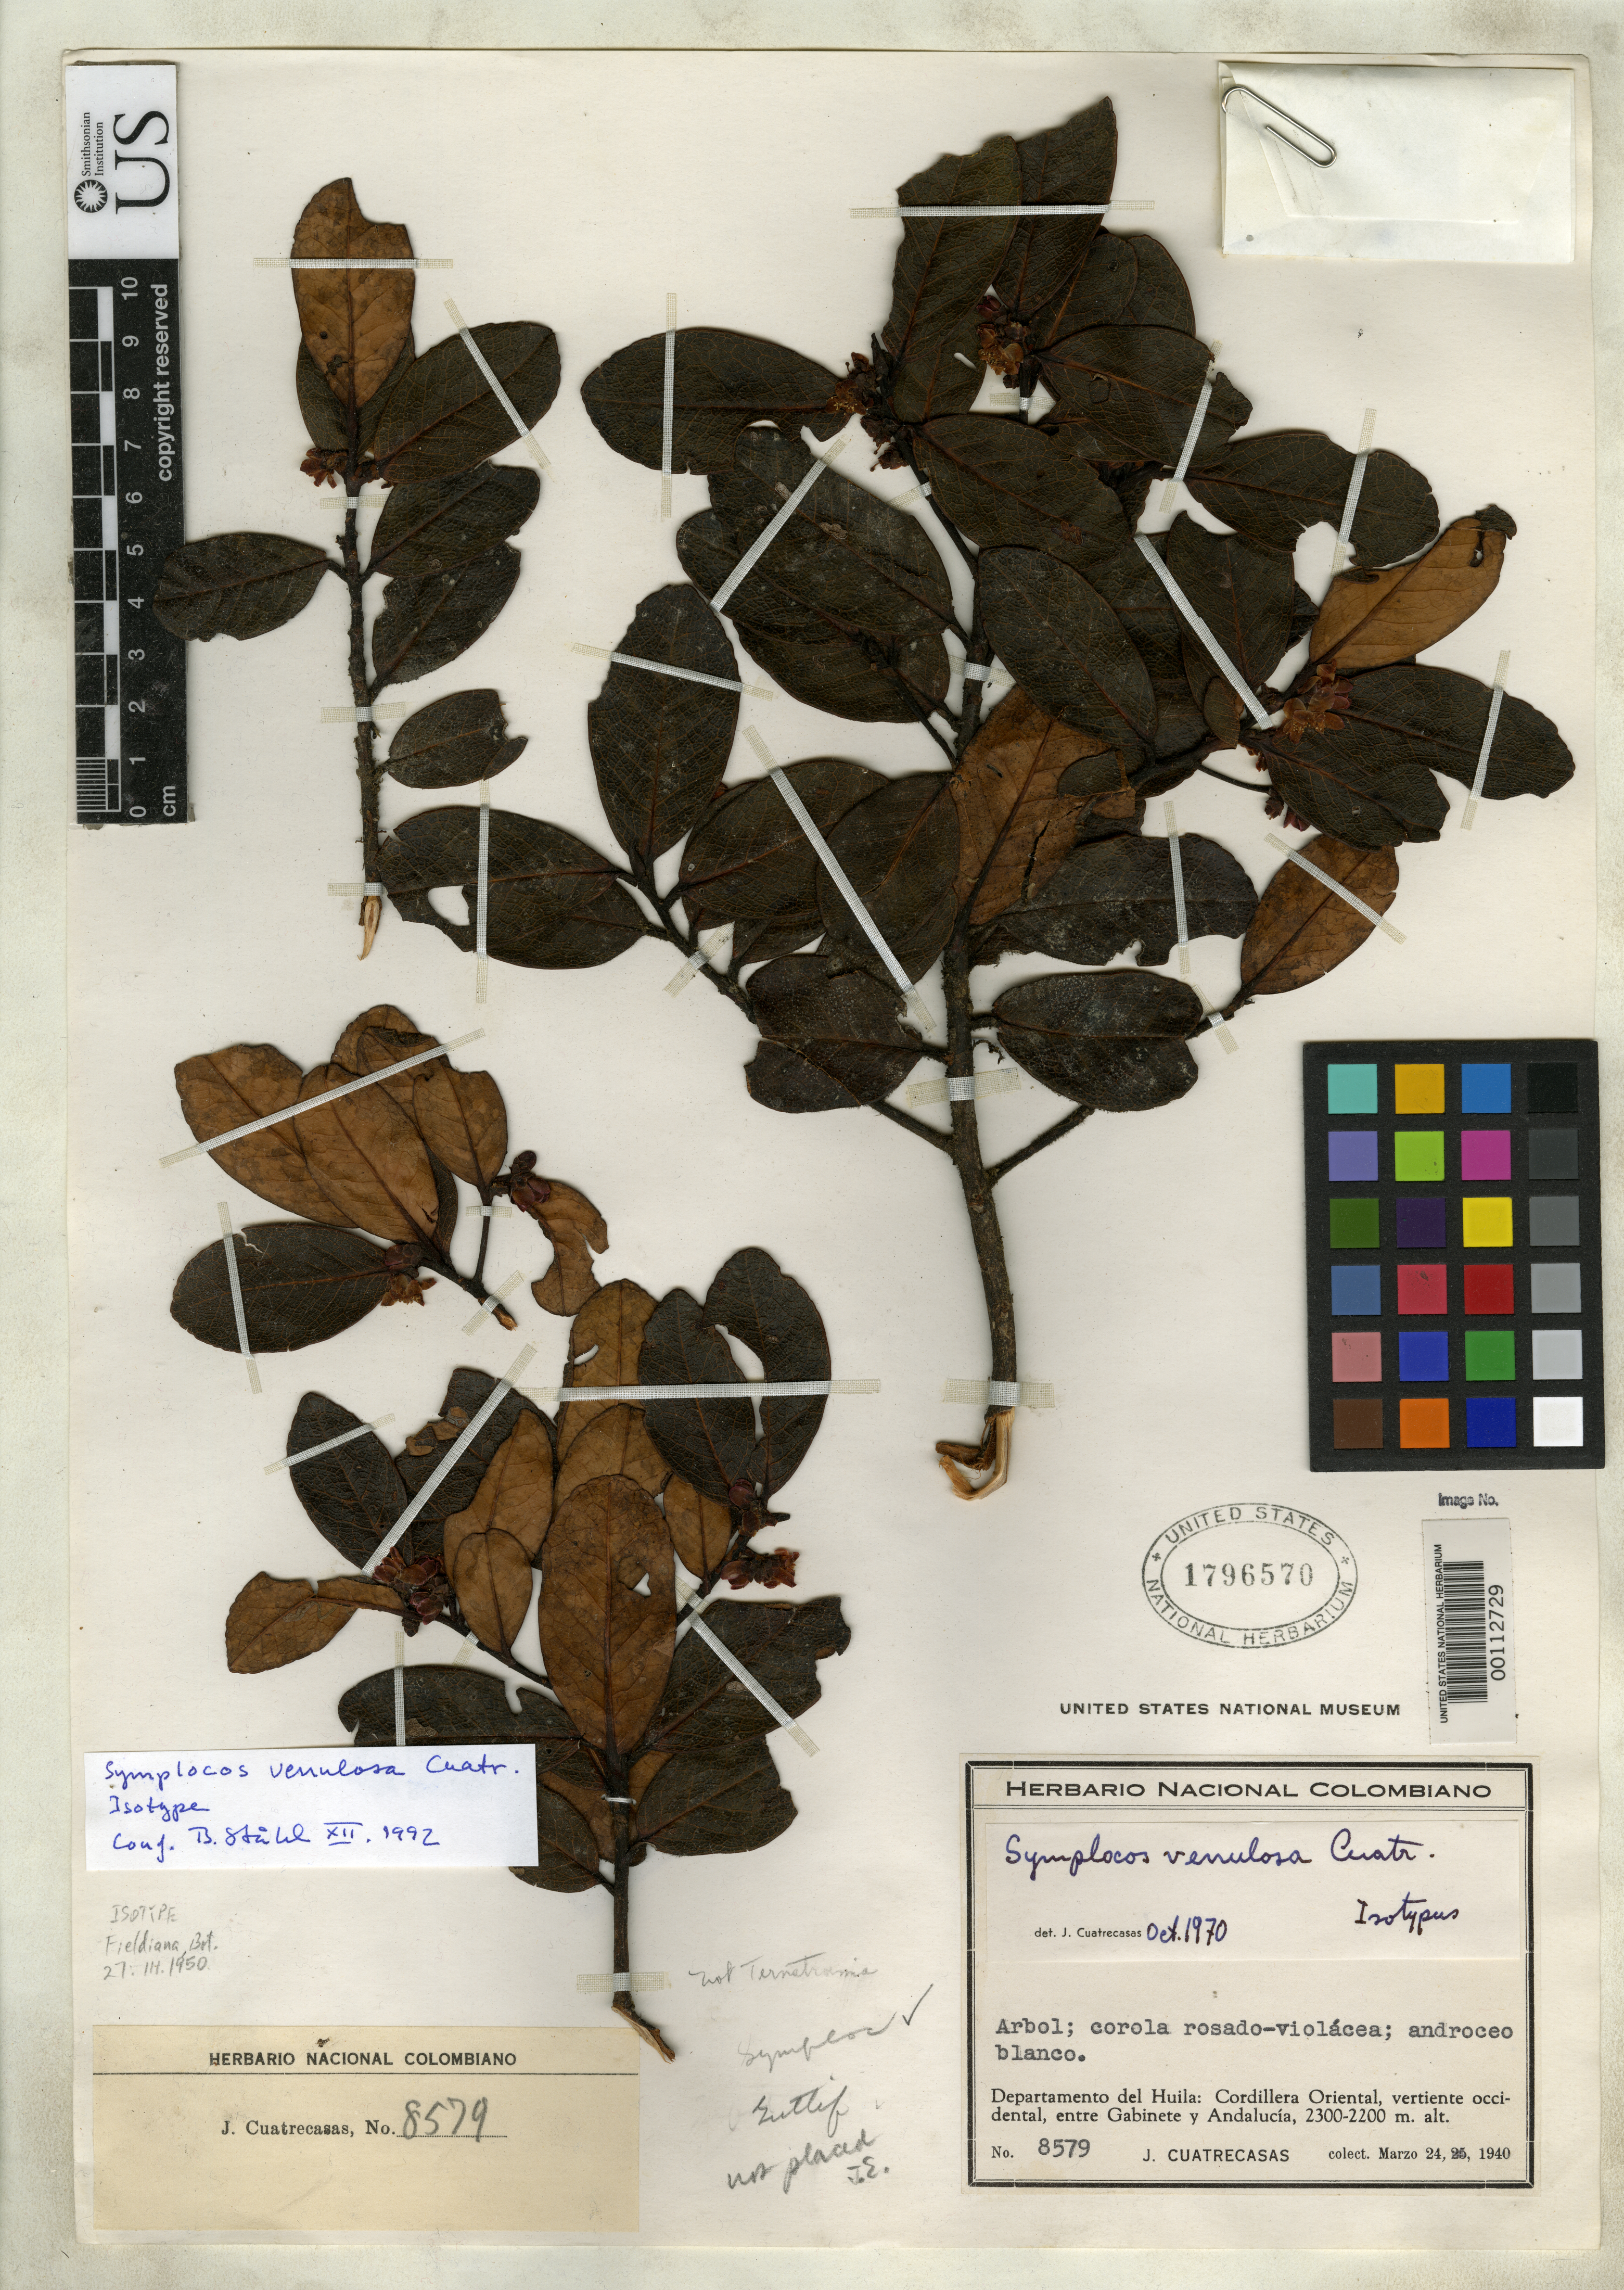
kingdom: Plantae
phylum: Tracheophyta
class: Magnoliopsida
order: Ericales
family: Symplocaceae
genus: Symplocos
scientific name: Symplocos venulosa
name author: Cuatrec.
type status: Isotype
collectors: J. Cuatrecasas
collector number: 8579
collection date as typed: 24 Mar 1940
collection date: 1940-03-24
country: Colombia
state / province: Huila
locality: Between Gabinete and Andalucia.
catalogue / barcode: US 1796570